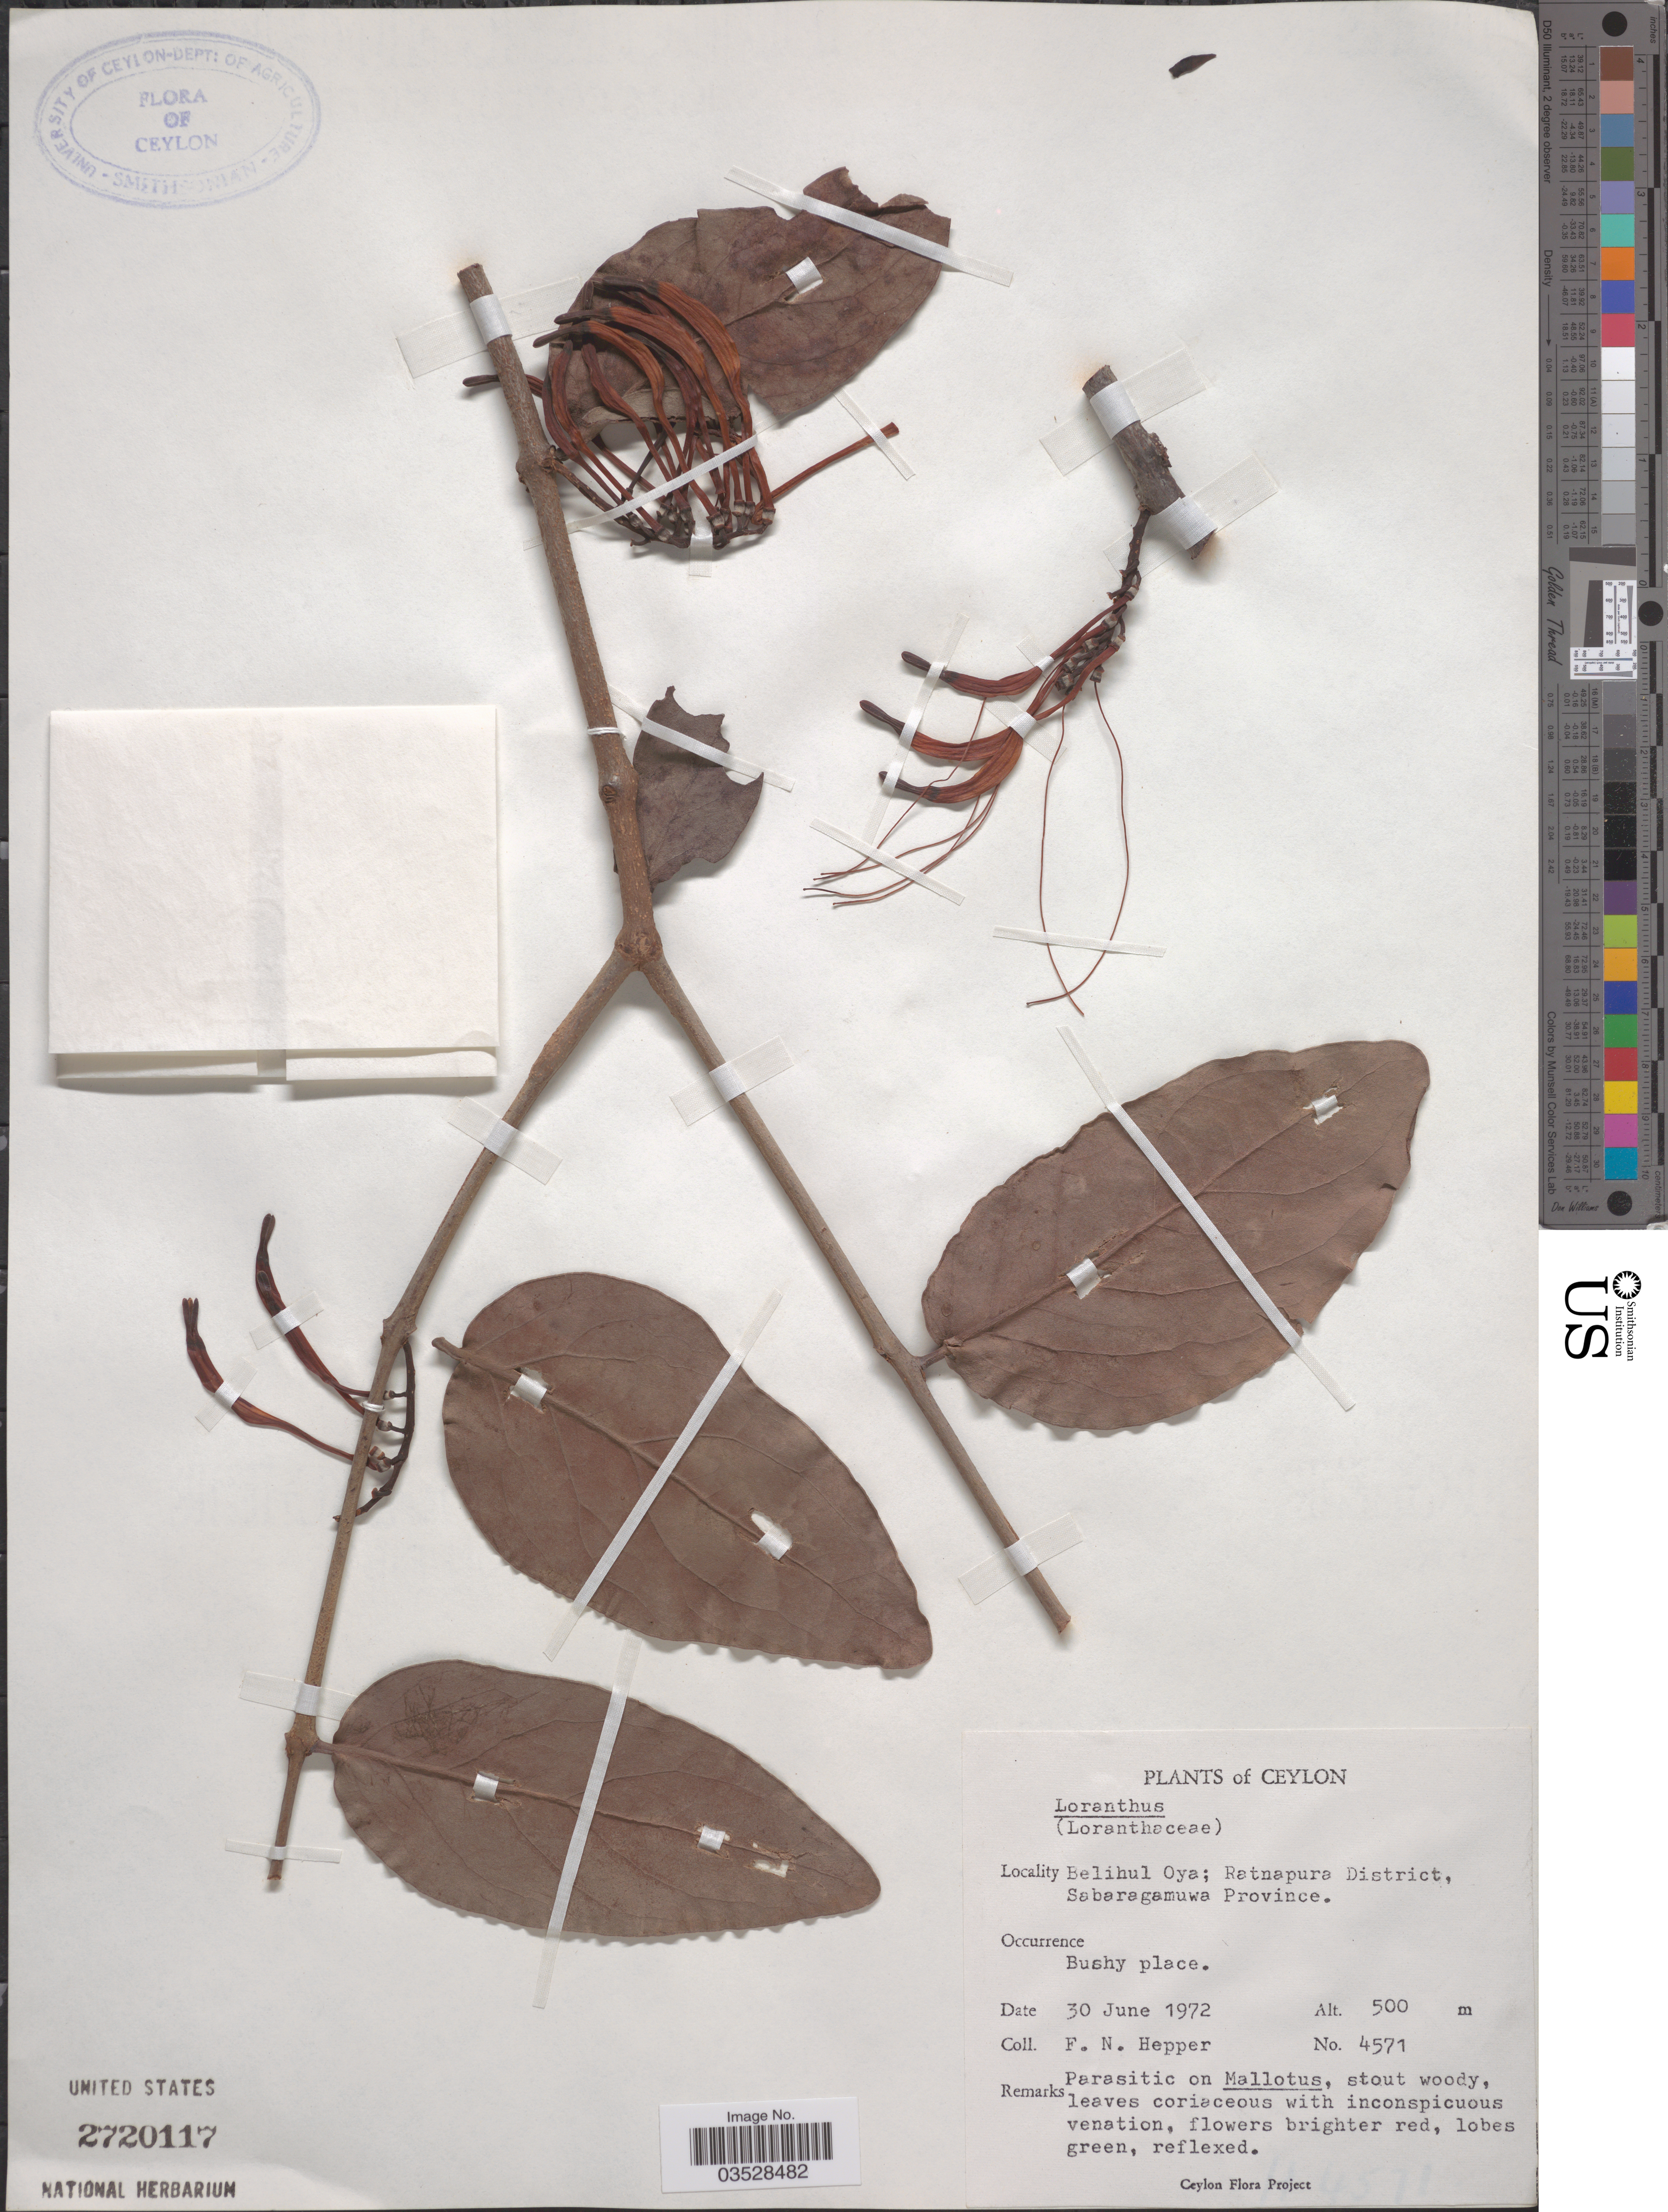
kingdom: Plantae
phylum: Tracheophyta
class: Magnoliopsida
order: Santalales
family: Loranthaceae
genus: Loranthus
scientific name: Loranthus sp.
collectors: F. Hepper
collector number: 4571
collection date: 1972-06-30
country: Sri Lanka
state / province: Sabaragamuwa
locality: Ceylon. Belihul Oya; Ratnapura District.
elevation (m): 500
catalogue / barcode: US 2720117